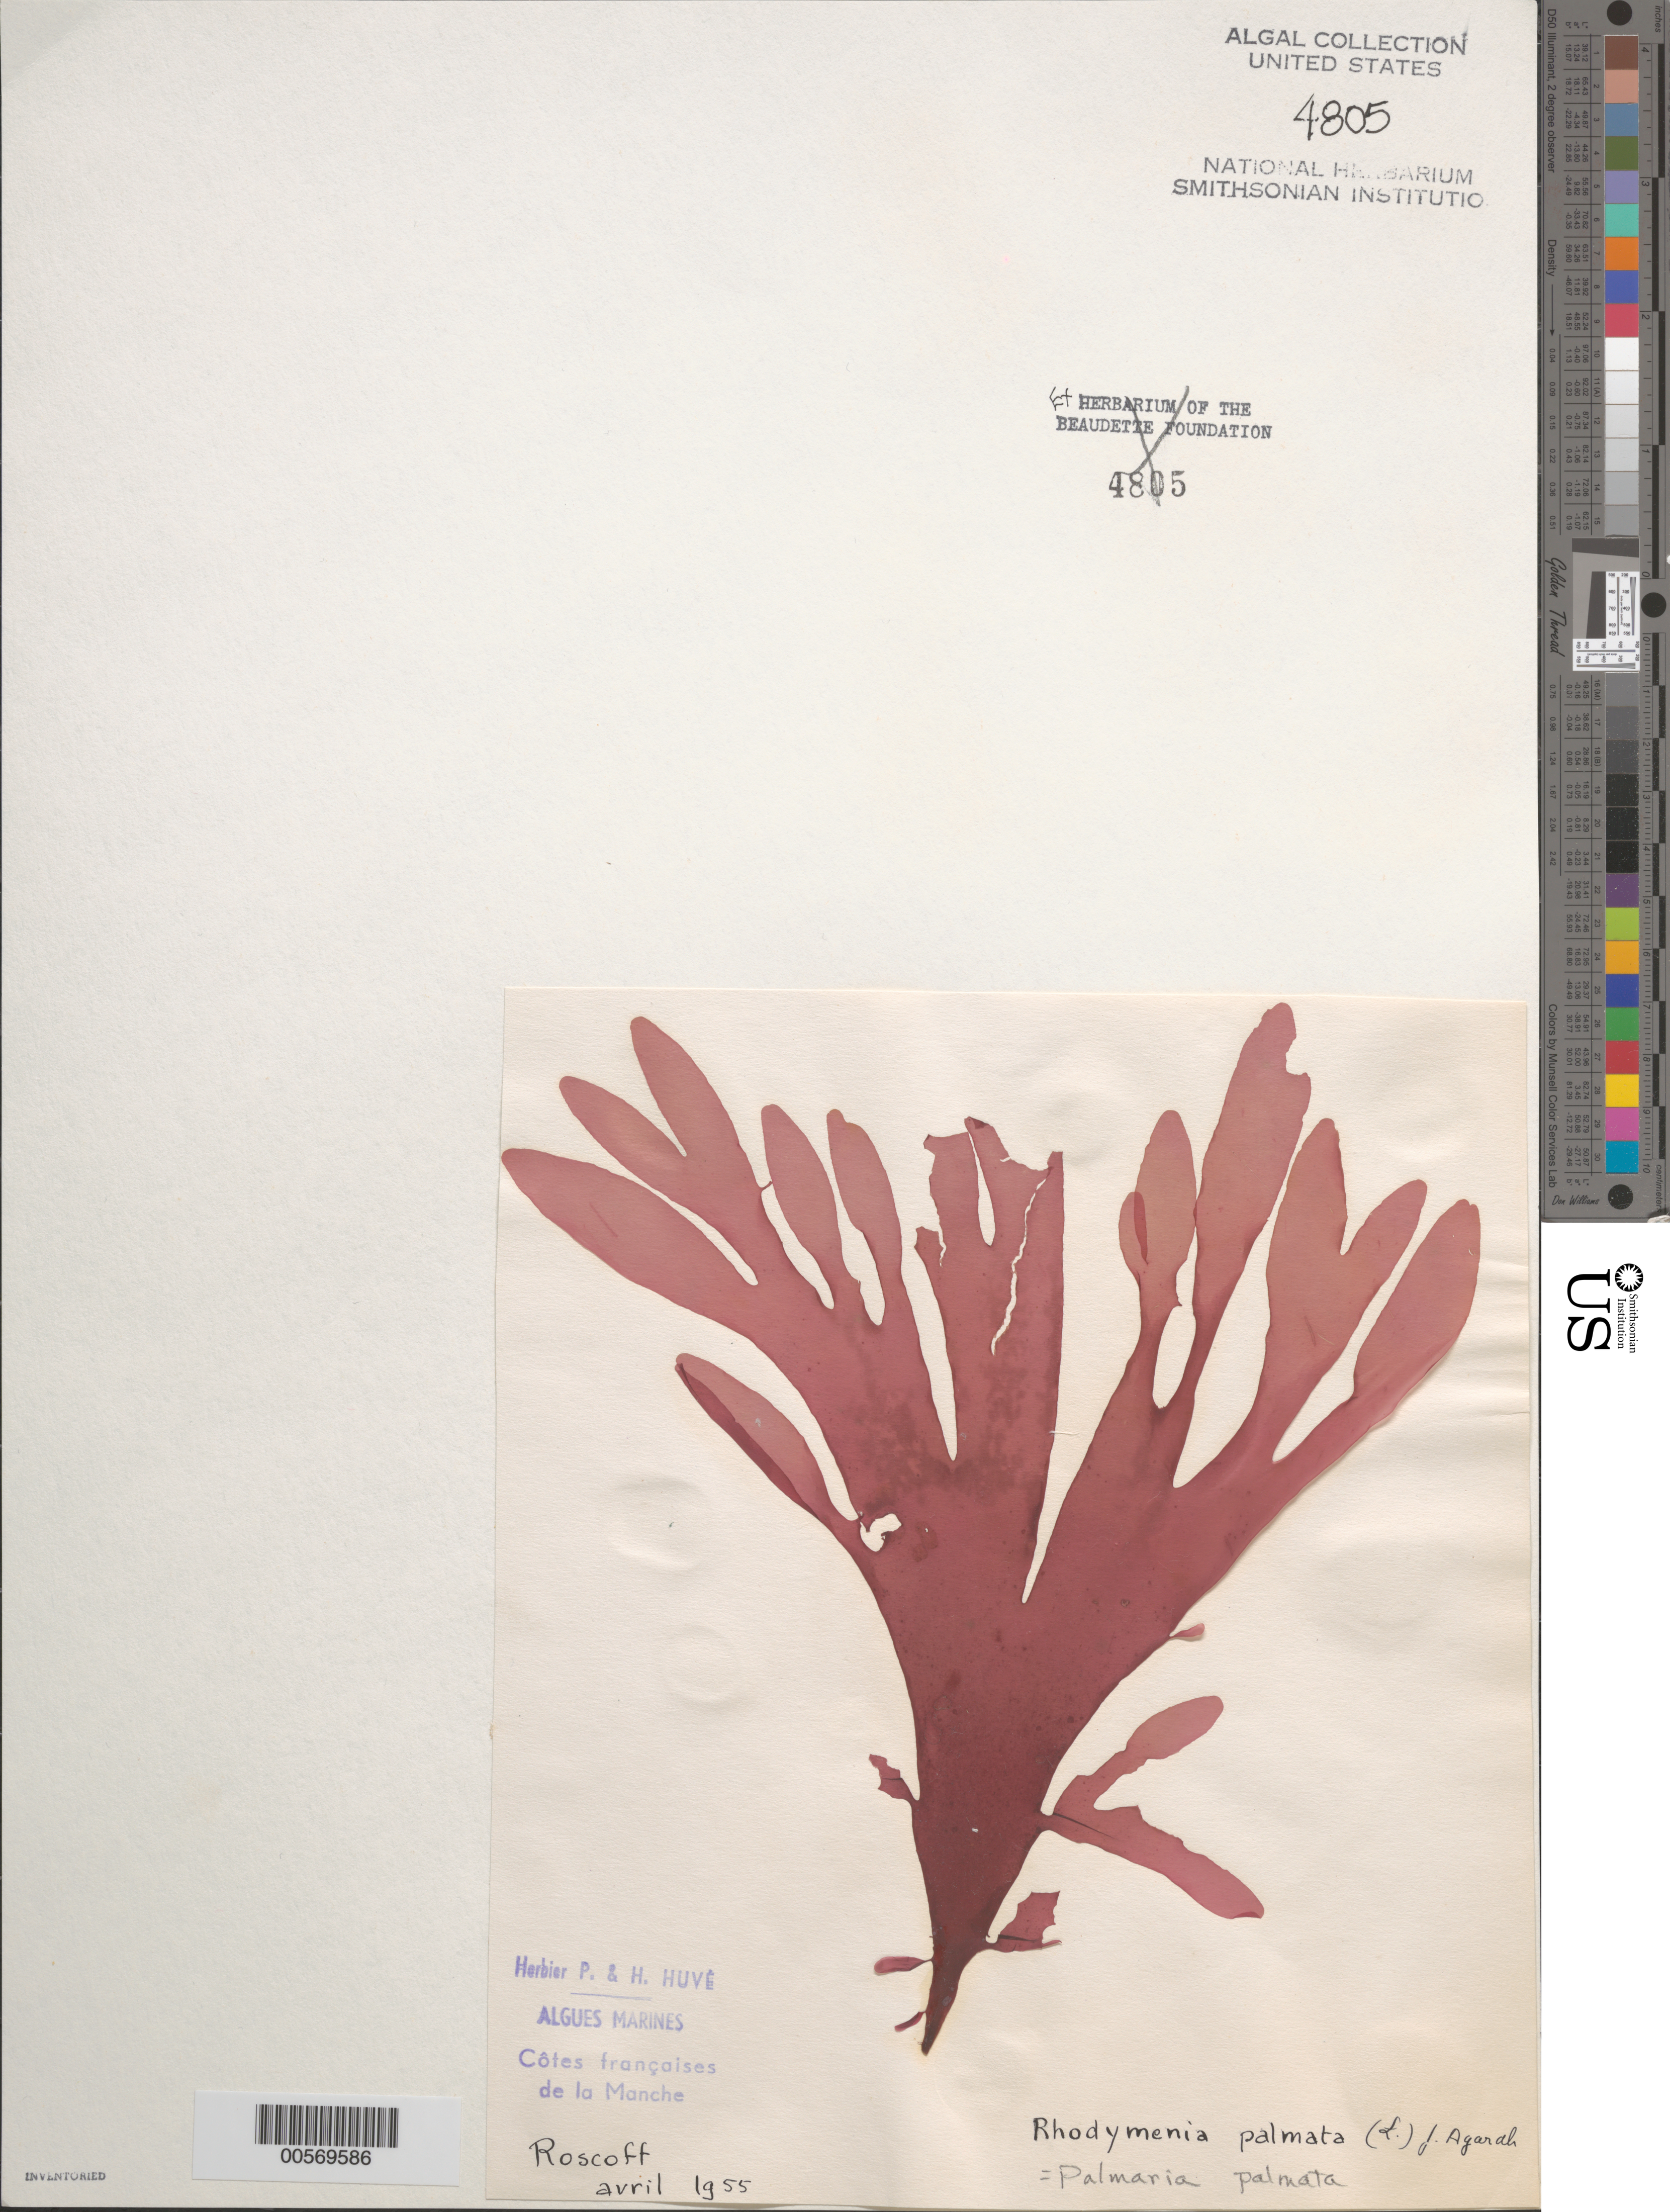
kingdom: Plantae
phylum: Rhodophyta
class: Florideophyceae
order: Palmariales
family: Palmariaceae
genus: Palmaria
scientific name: Palmaria palmata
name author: (L.) F. Weber & D. Mohr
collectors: P. Huve & H. Huve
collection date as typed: Apr 1955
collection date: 1955-04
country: France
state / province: Bretagne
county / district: Finistère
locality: Roscoff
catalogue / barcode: US 4805